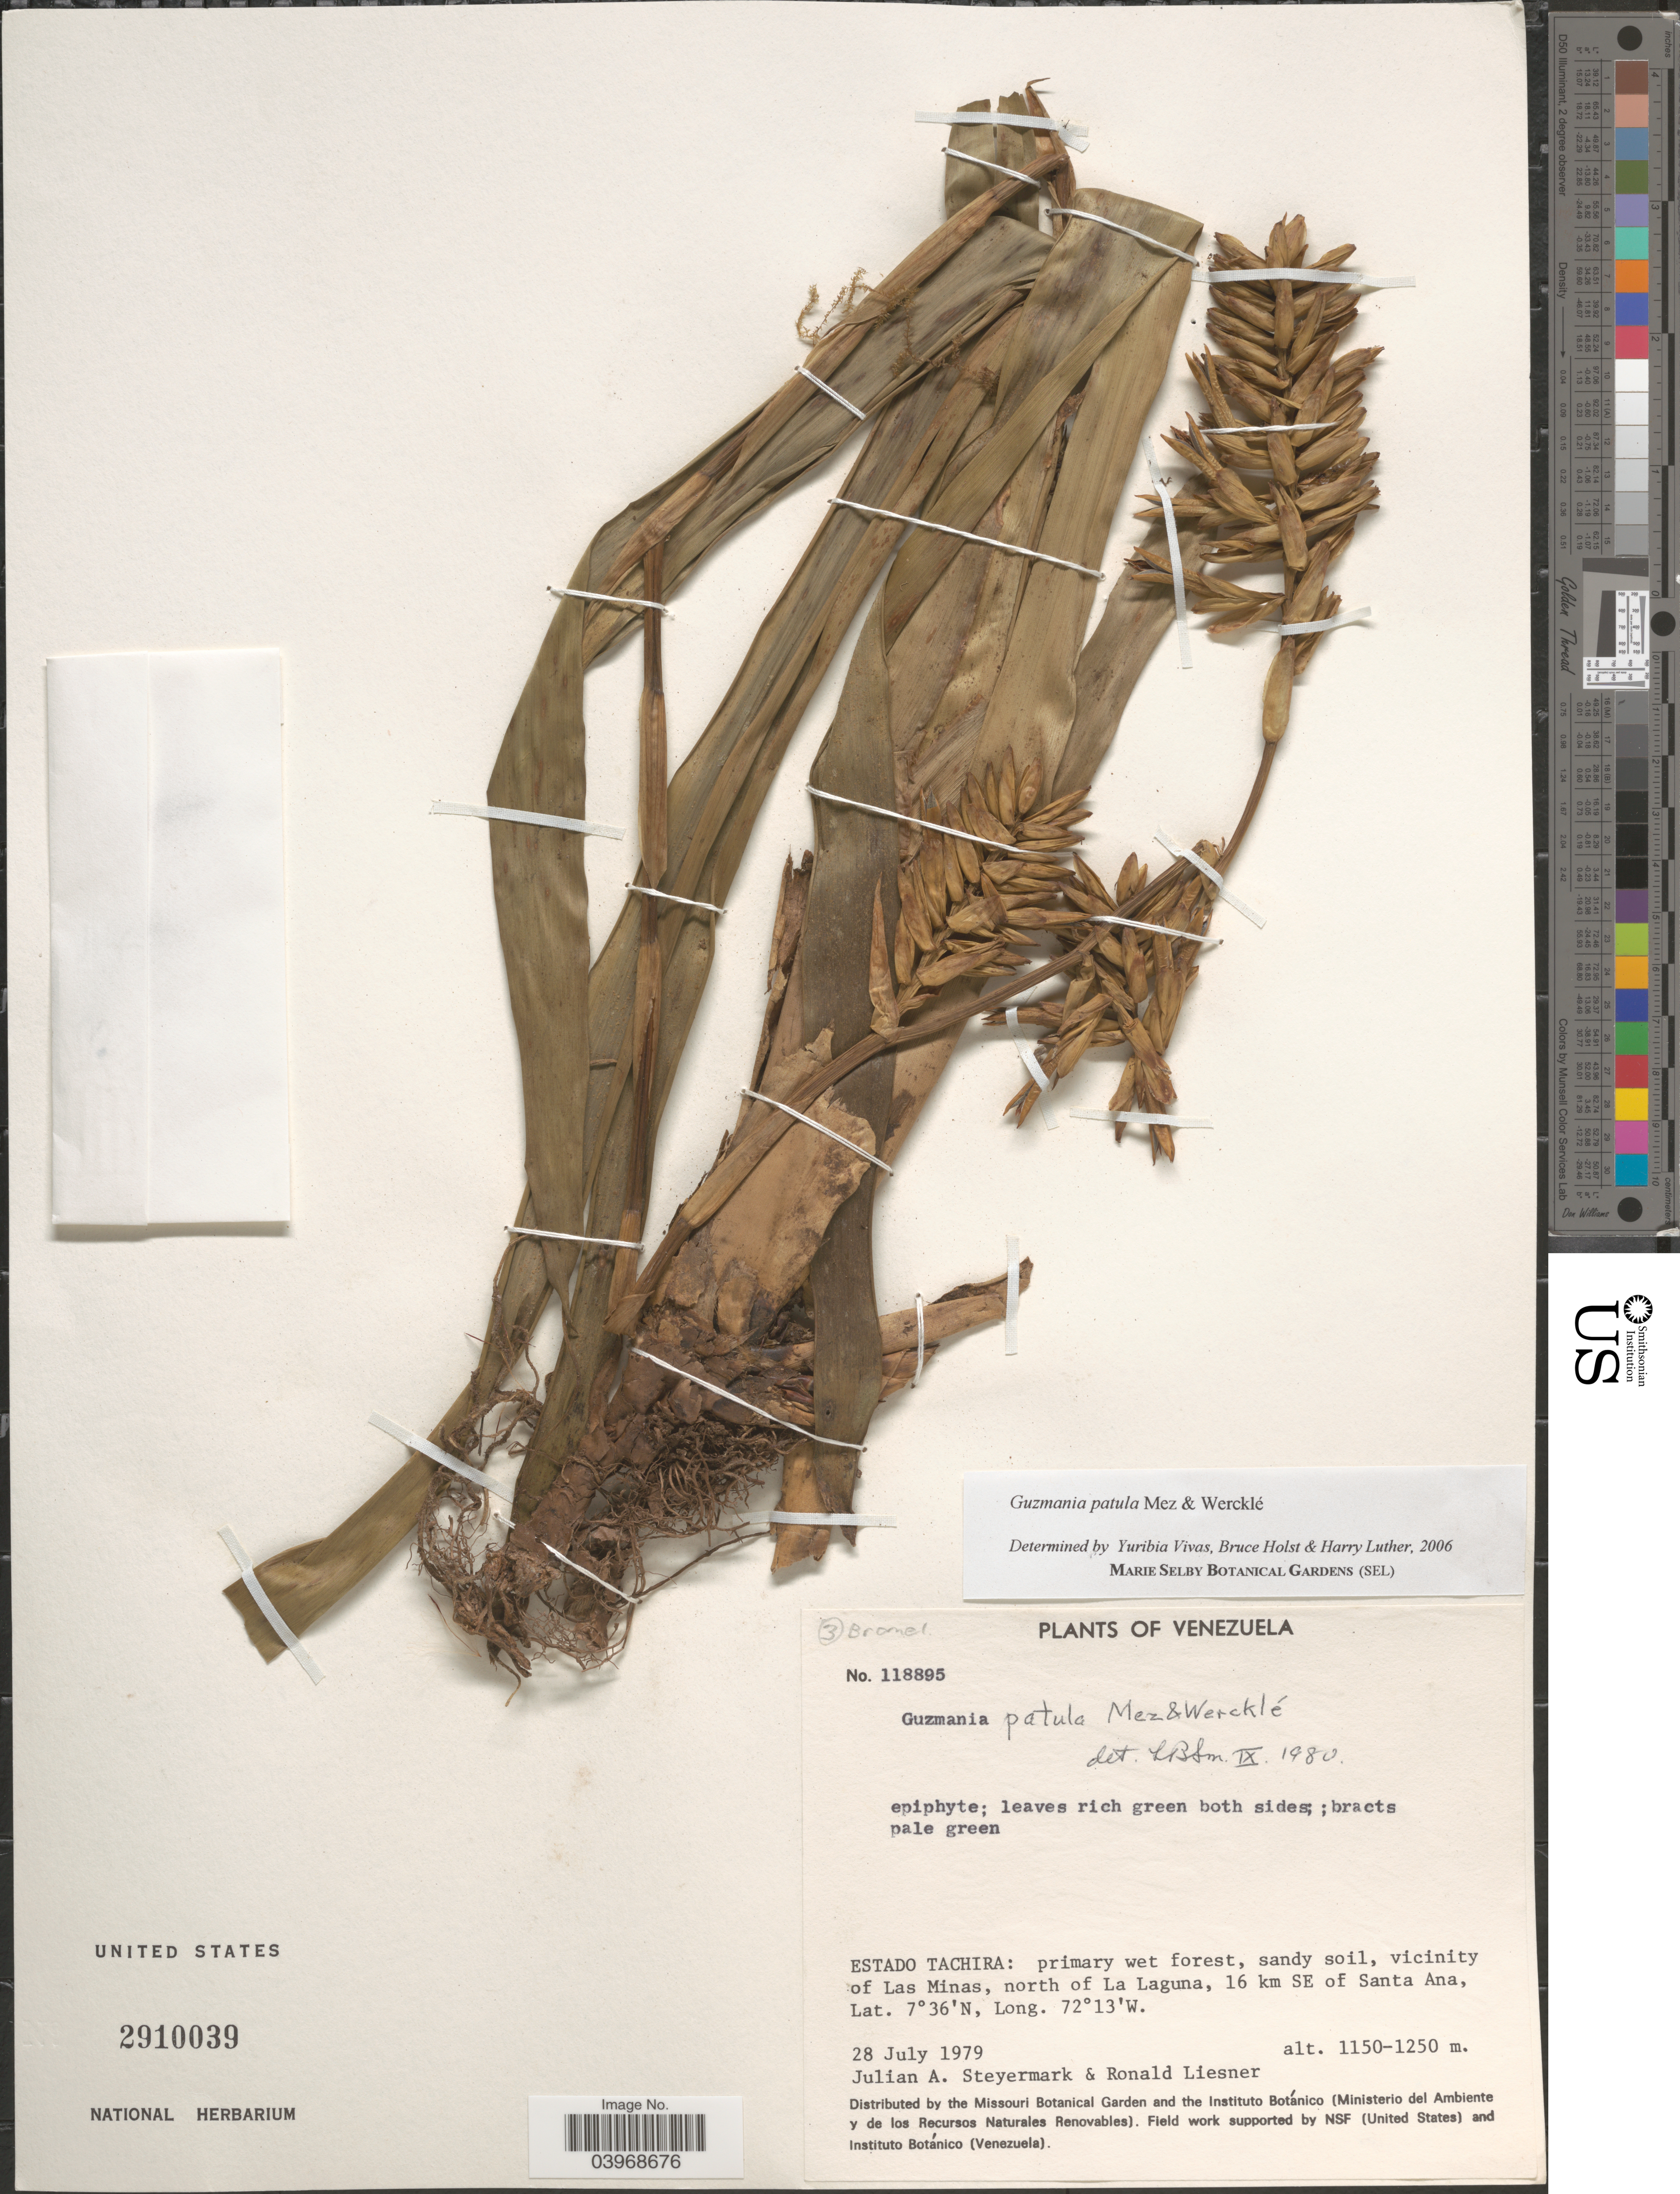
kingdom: Plantae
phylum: Tracheophyta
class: Liliopsida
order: Poales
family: Bromeliaceae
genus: Guzmania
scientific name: Guzmania patula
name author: Mez & Wercklé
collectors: J. Steyermark & R. L. Liesner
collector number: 118895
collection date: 1979-07-28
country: Venezuela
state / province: Tachira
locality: Primary wet forest, sandy soil, vicinity of Las Minas, north of La Laguna, 16 km SE of Santa Ana.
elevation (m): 1150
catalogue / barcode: US 2910039